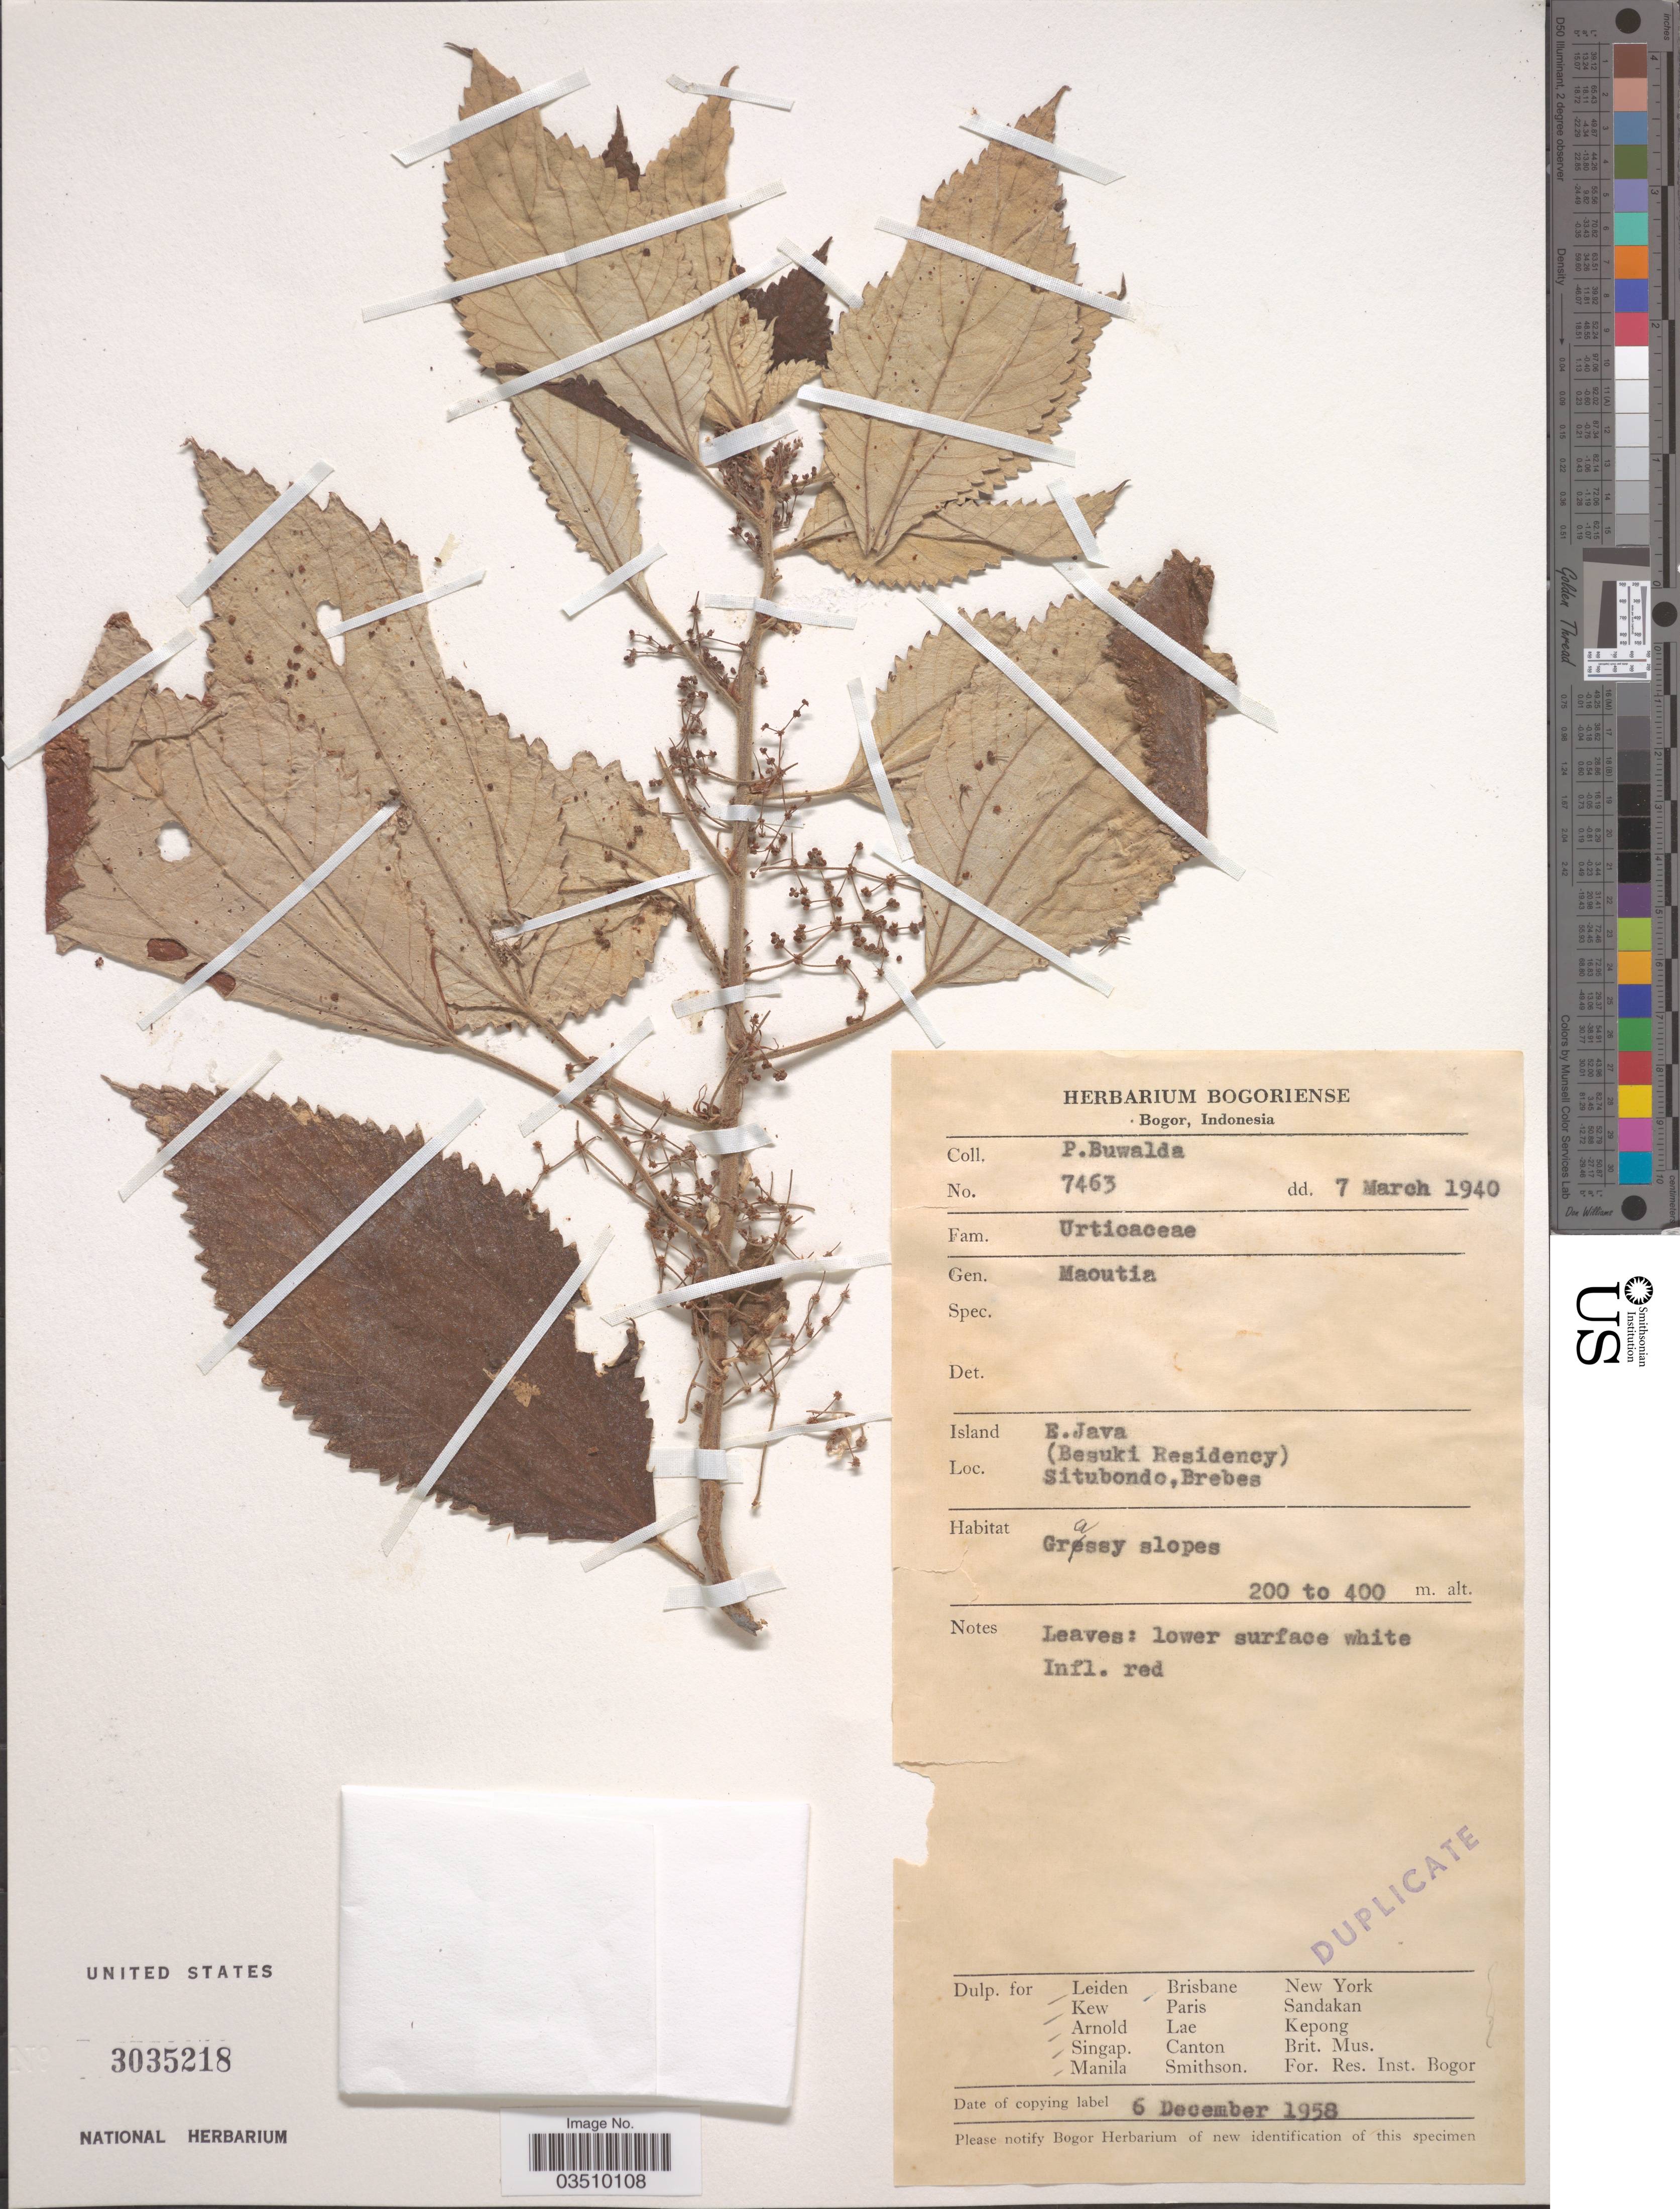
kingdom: Plantae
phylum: Tracheophyta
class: Magnoliopsida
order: Rosales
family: Urticaceae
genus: Maoutia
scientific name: Maoutia sp.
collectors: P. Buwalda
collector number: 7463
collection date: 1940-03-07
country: Indonesia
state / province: Java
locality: Island E. Java. (Besuki Residency). Situbondo, Brebes.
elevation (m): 200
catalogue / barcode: US 3035218